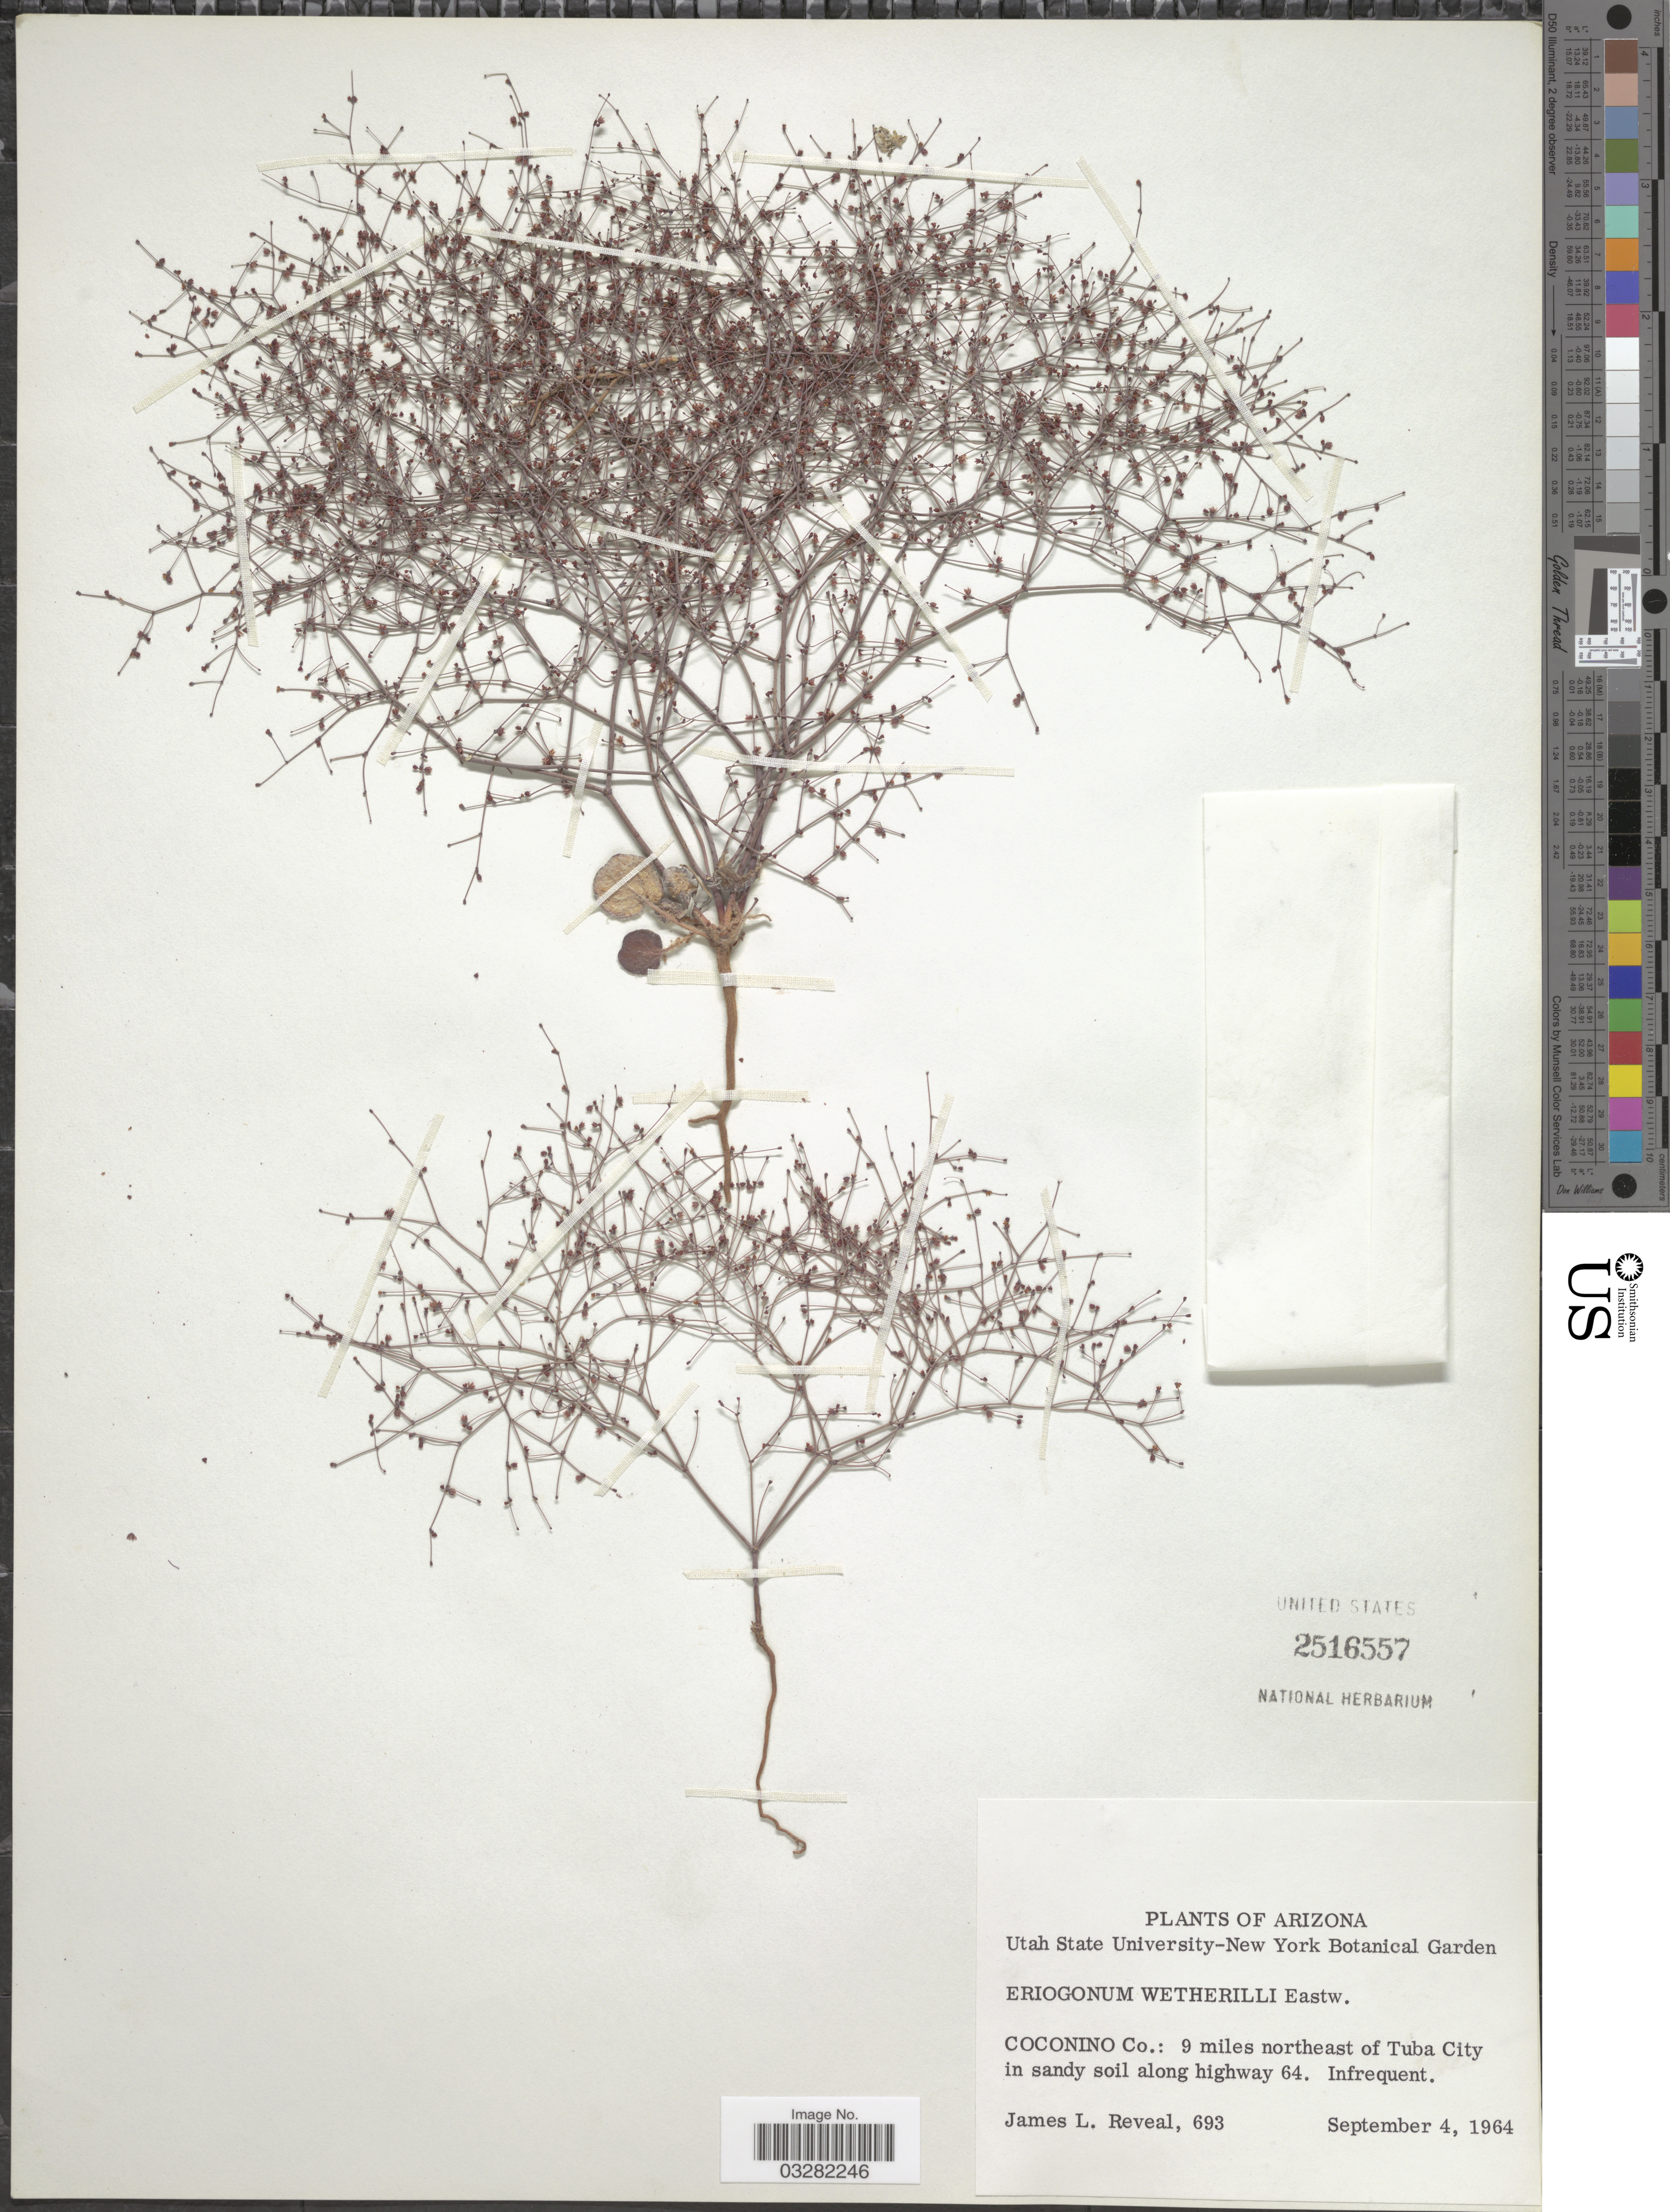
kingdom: Plantae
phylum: Tracheophyta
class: Magnoliopsida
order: Caryophyllales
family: Polygonaceae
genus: Eriogonum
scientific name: Eriogonum wetherillii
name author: Eastw.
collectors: J. L. Reveal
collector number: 693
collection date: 1964-09-04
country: United States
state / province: Arizona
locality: Coconino Co.: 9 miles northeast of Tuba City in sandy soil along highway 64.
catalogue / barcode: US 2516557